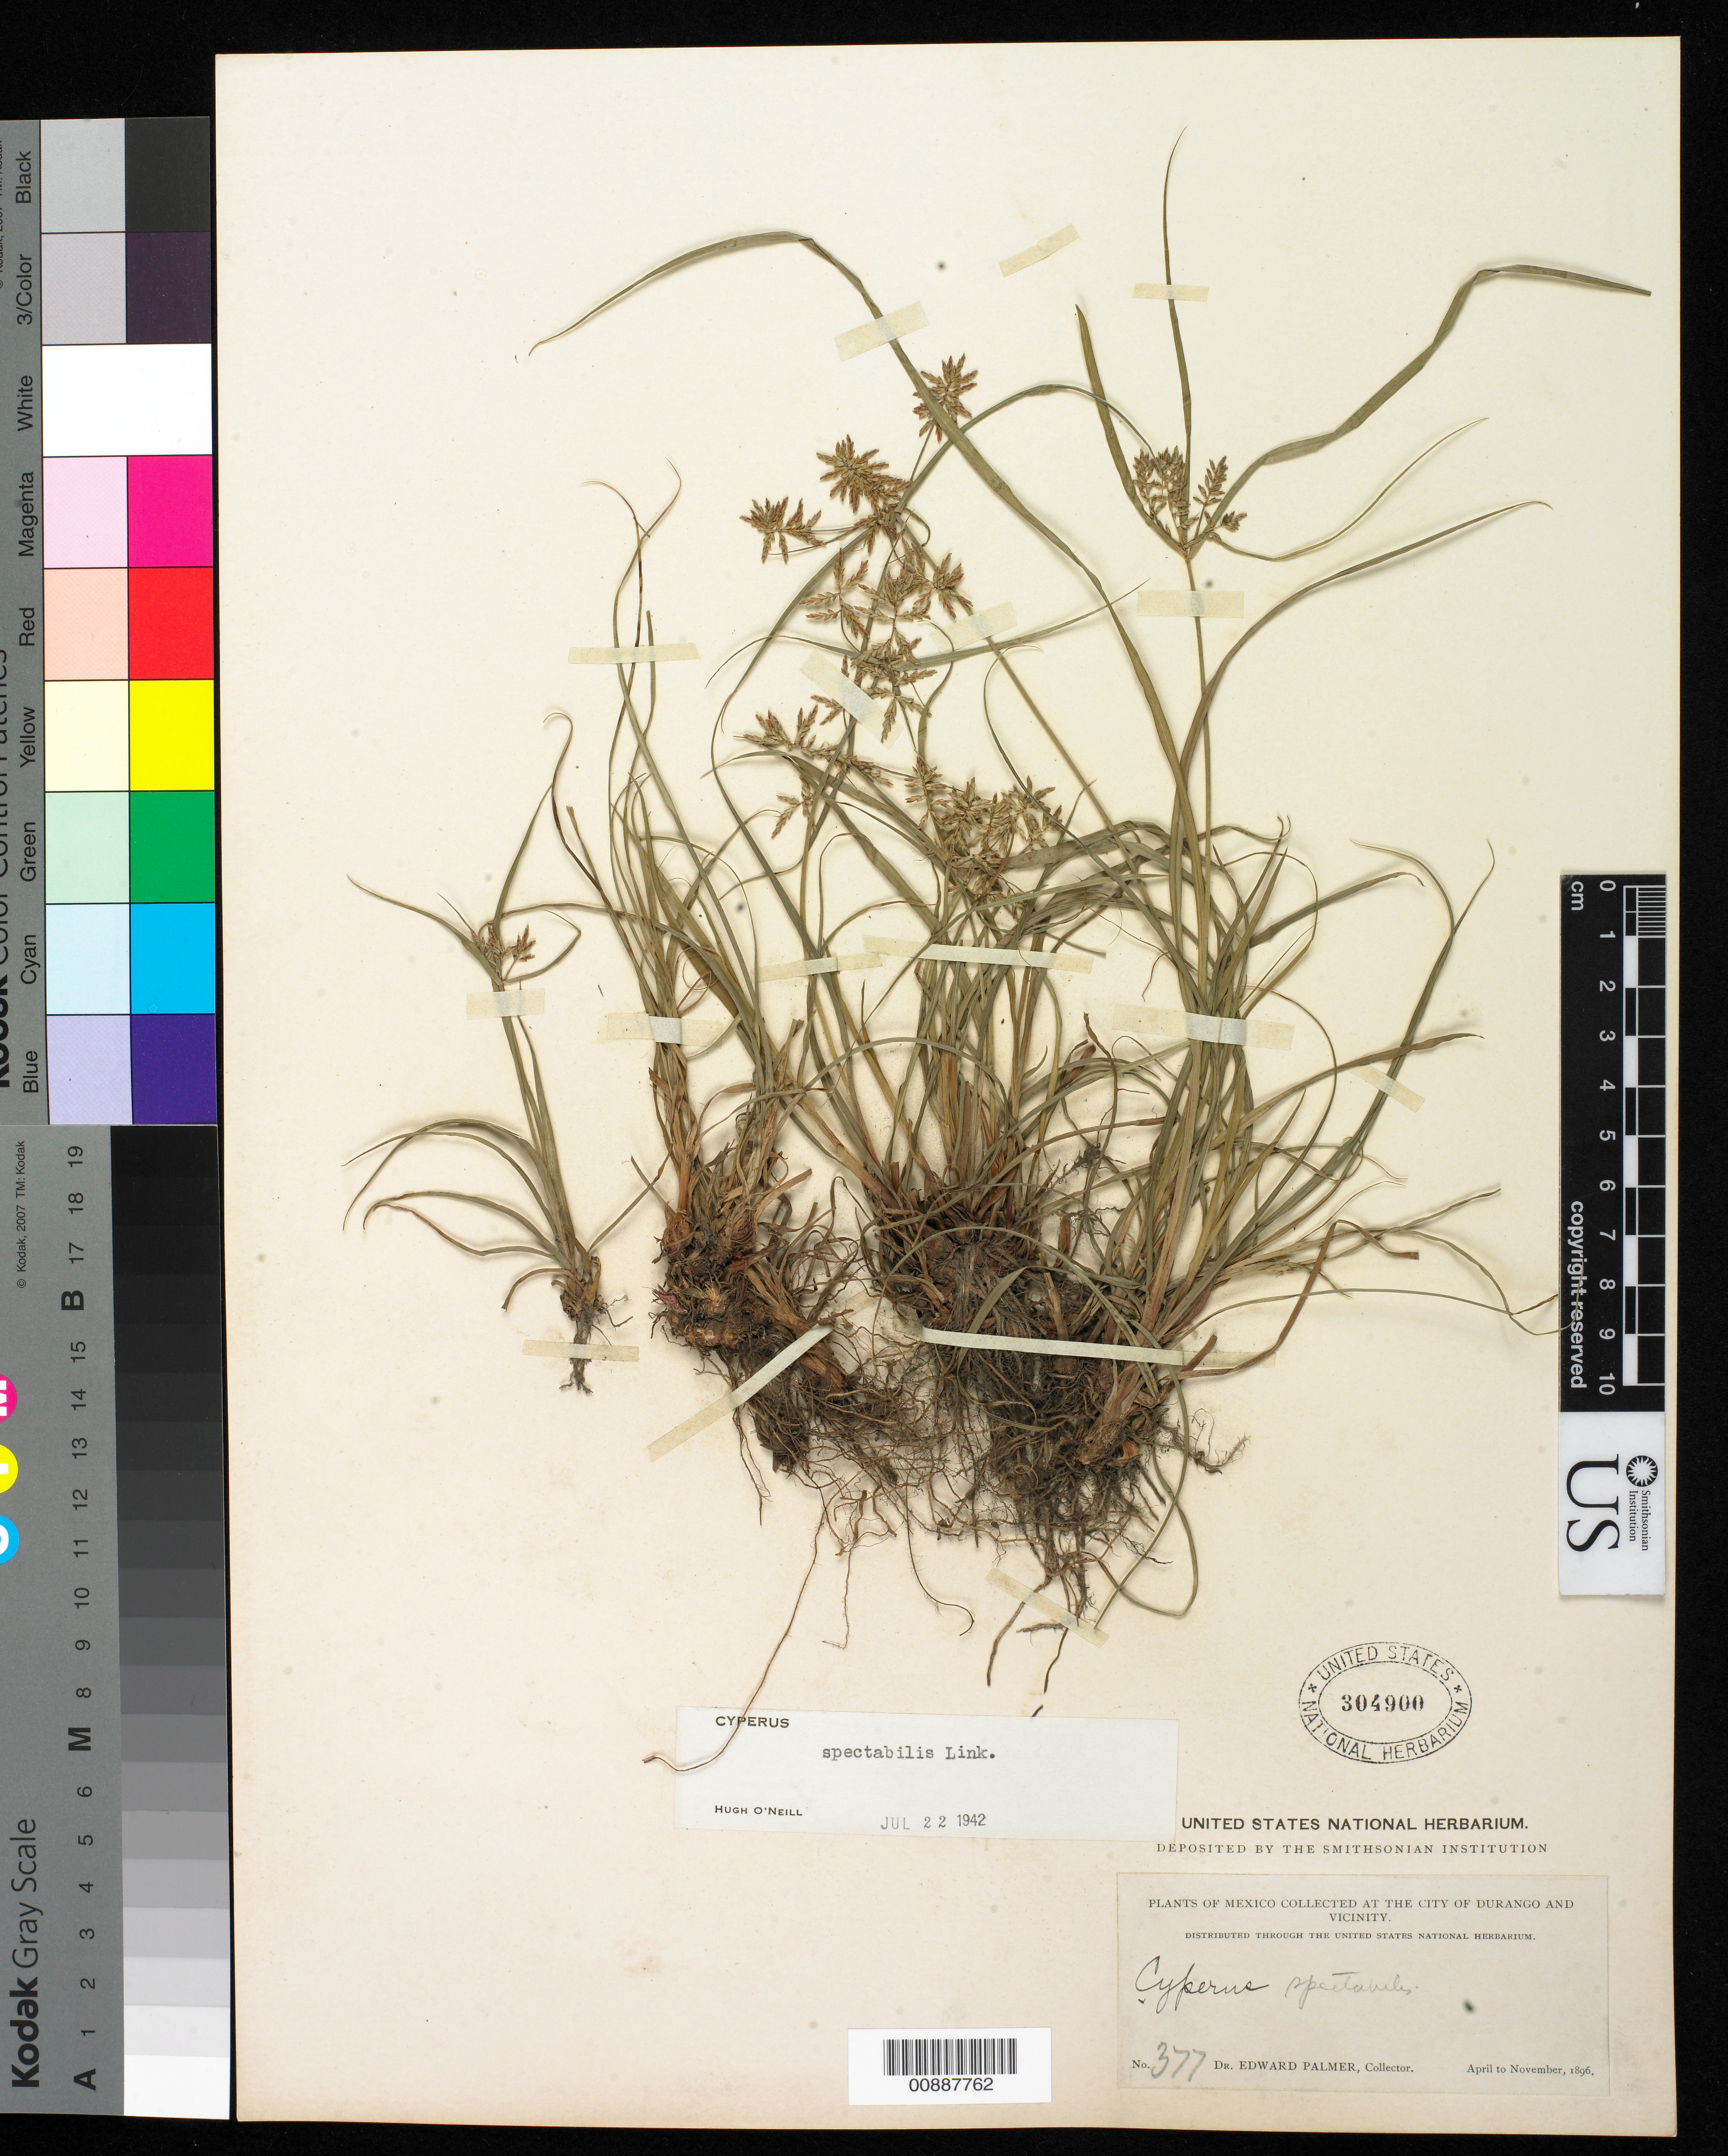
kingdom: Plantae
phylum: Tracheophyta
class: Liliopsida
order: Poales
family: Cyperaceae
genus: Cyperus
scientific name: Cyperus spectabilis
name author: Link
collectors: E. Palmer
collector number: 377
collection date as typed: Apr 1896 to -- Nov 1896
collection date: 1896-04/1896-11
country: Mexico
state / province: Durango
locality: City of Durango and vicinity.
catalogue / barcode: US 304900